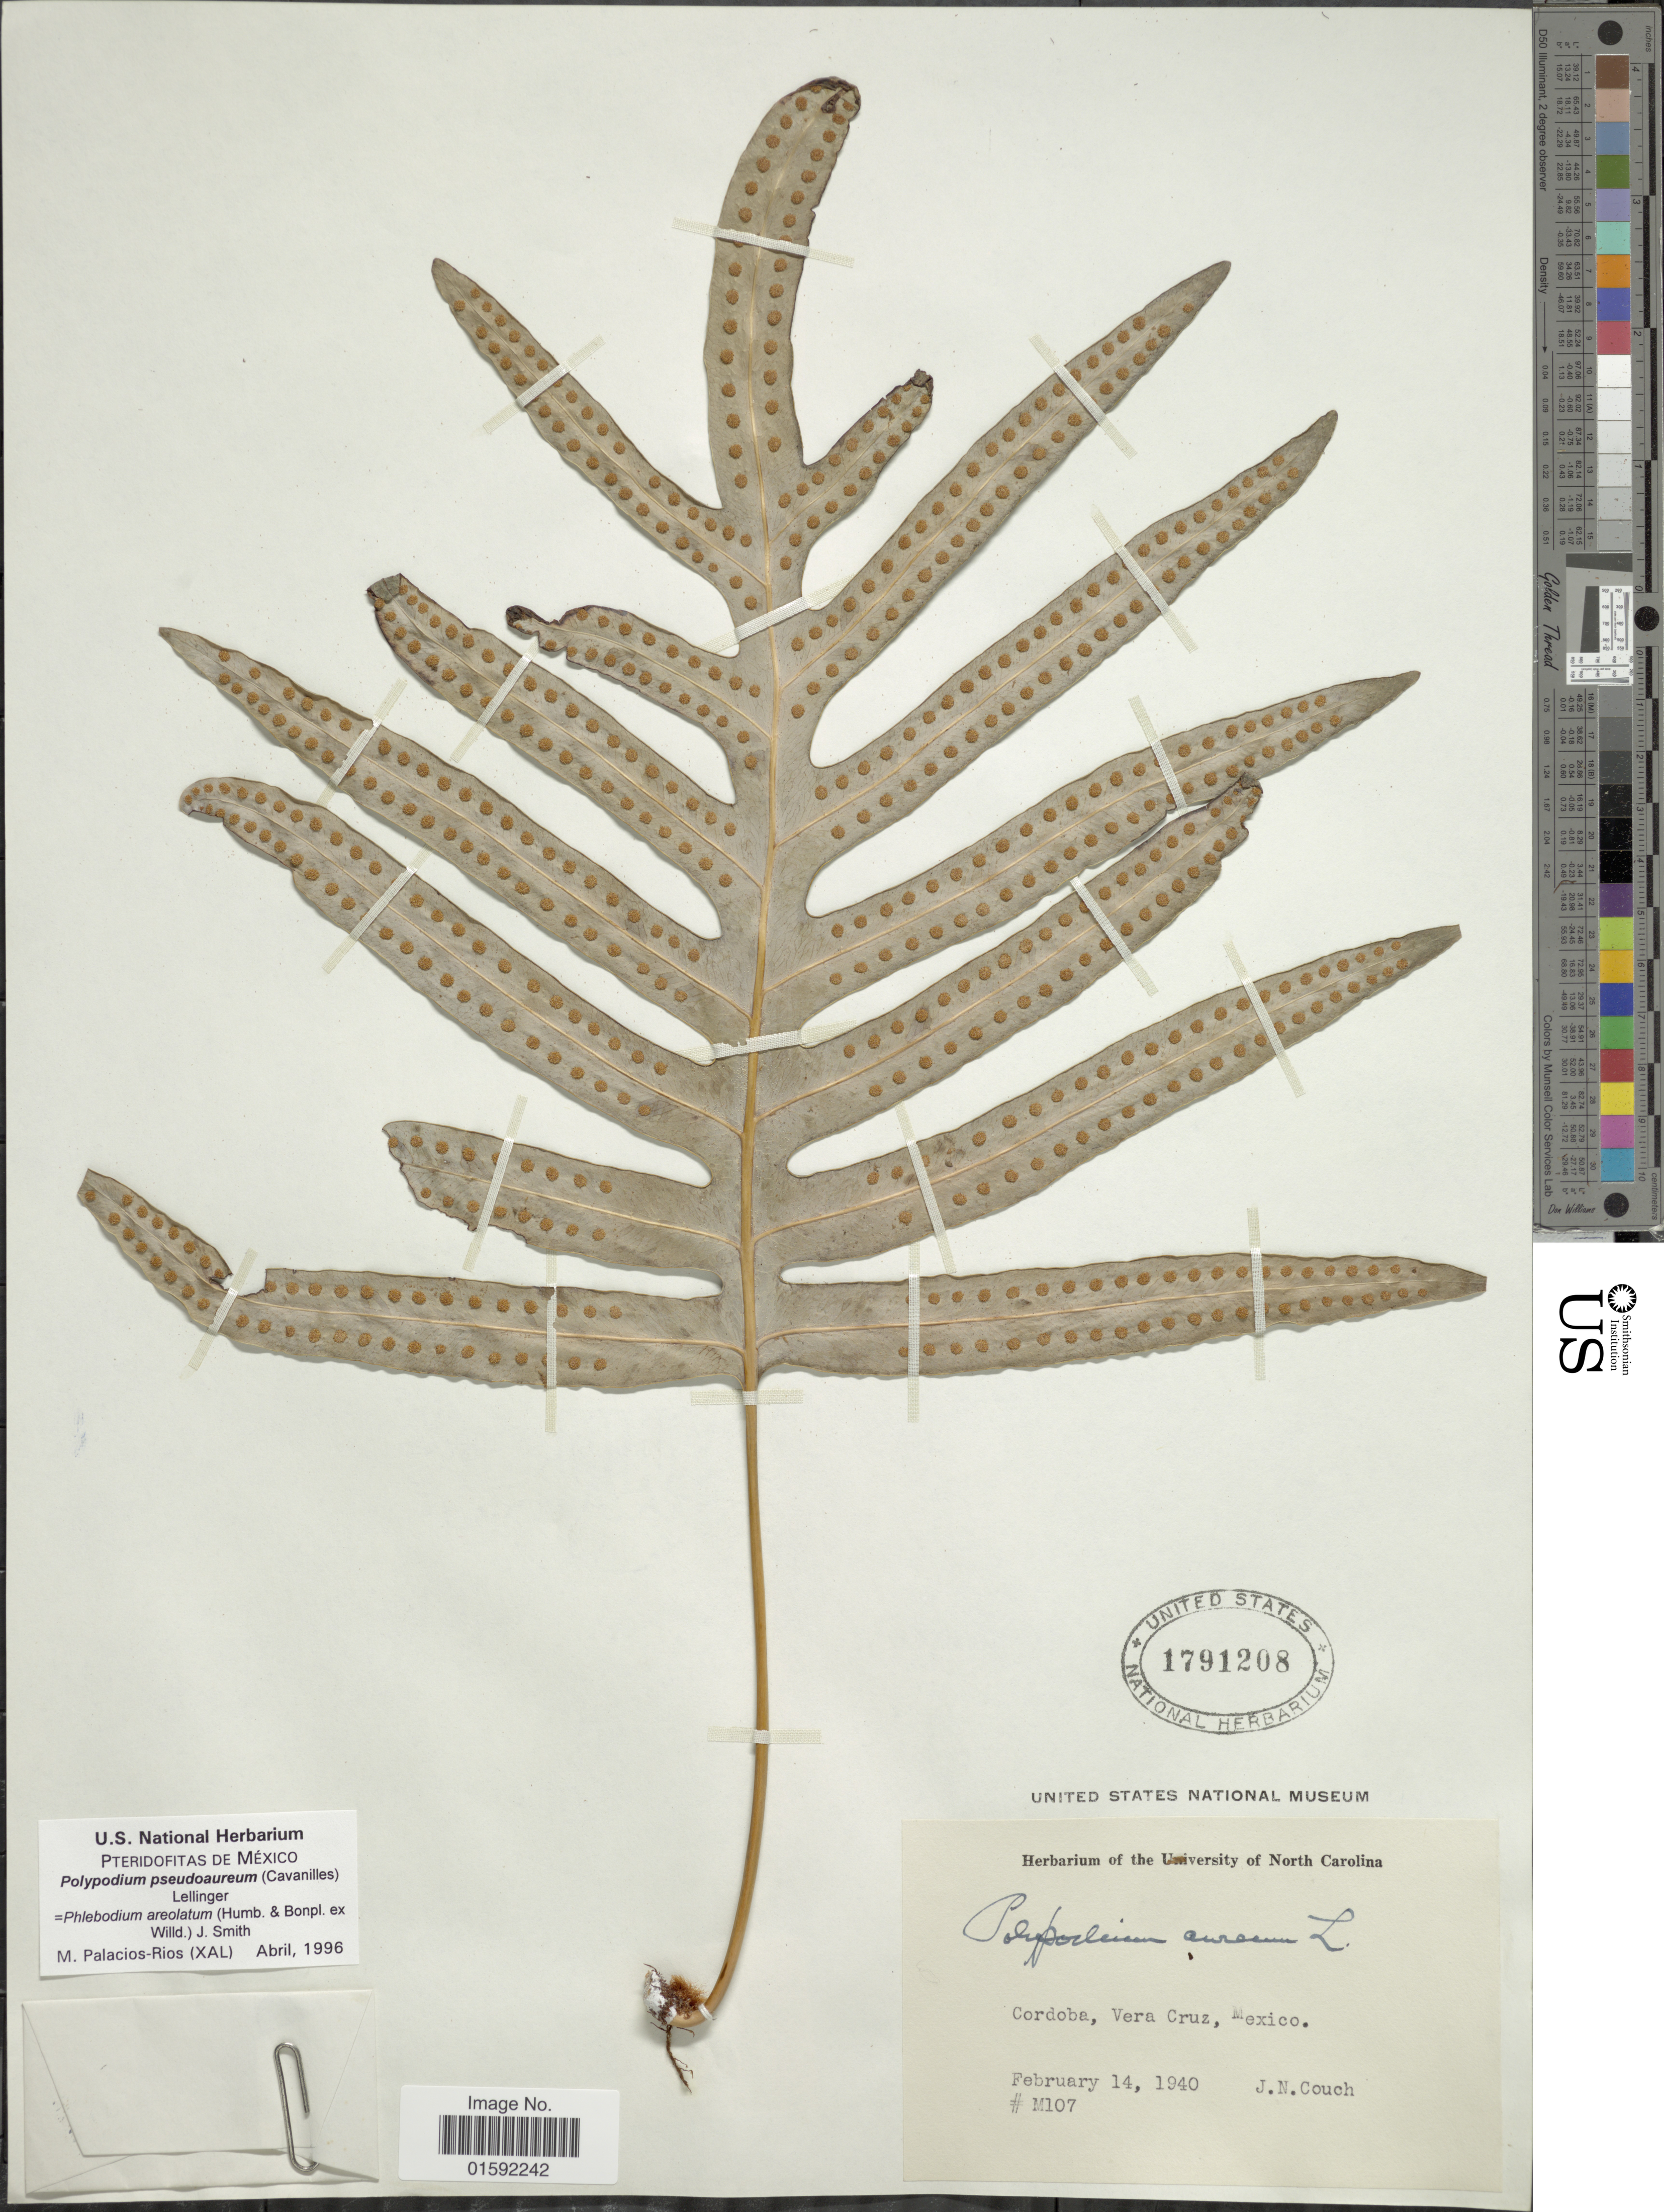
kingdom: Plantae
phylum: Tracheophyta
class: Polypodiopsida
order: Polypodiales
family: Polypodiaceae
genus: Phlebodium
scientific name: Phlebodium pseudoaureum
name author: (Cav.) Lellinger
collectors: J. N. Couch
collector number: M107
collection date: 1940-02-14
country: Mexico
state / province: Veracruz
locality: Cordoba, Vera Cruz, Mexico.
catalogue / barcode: US 1791208